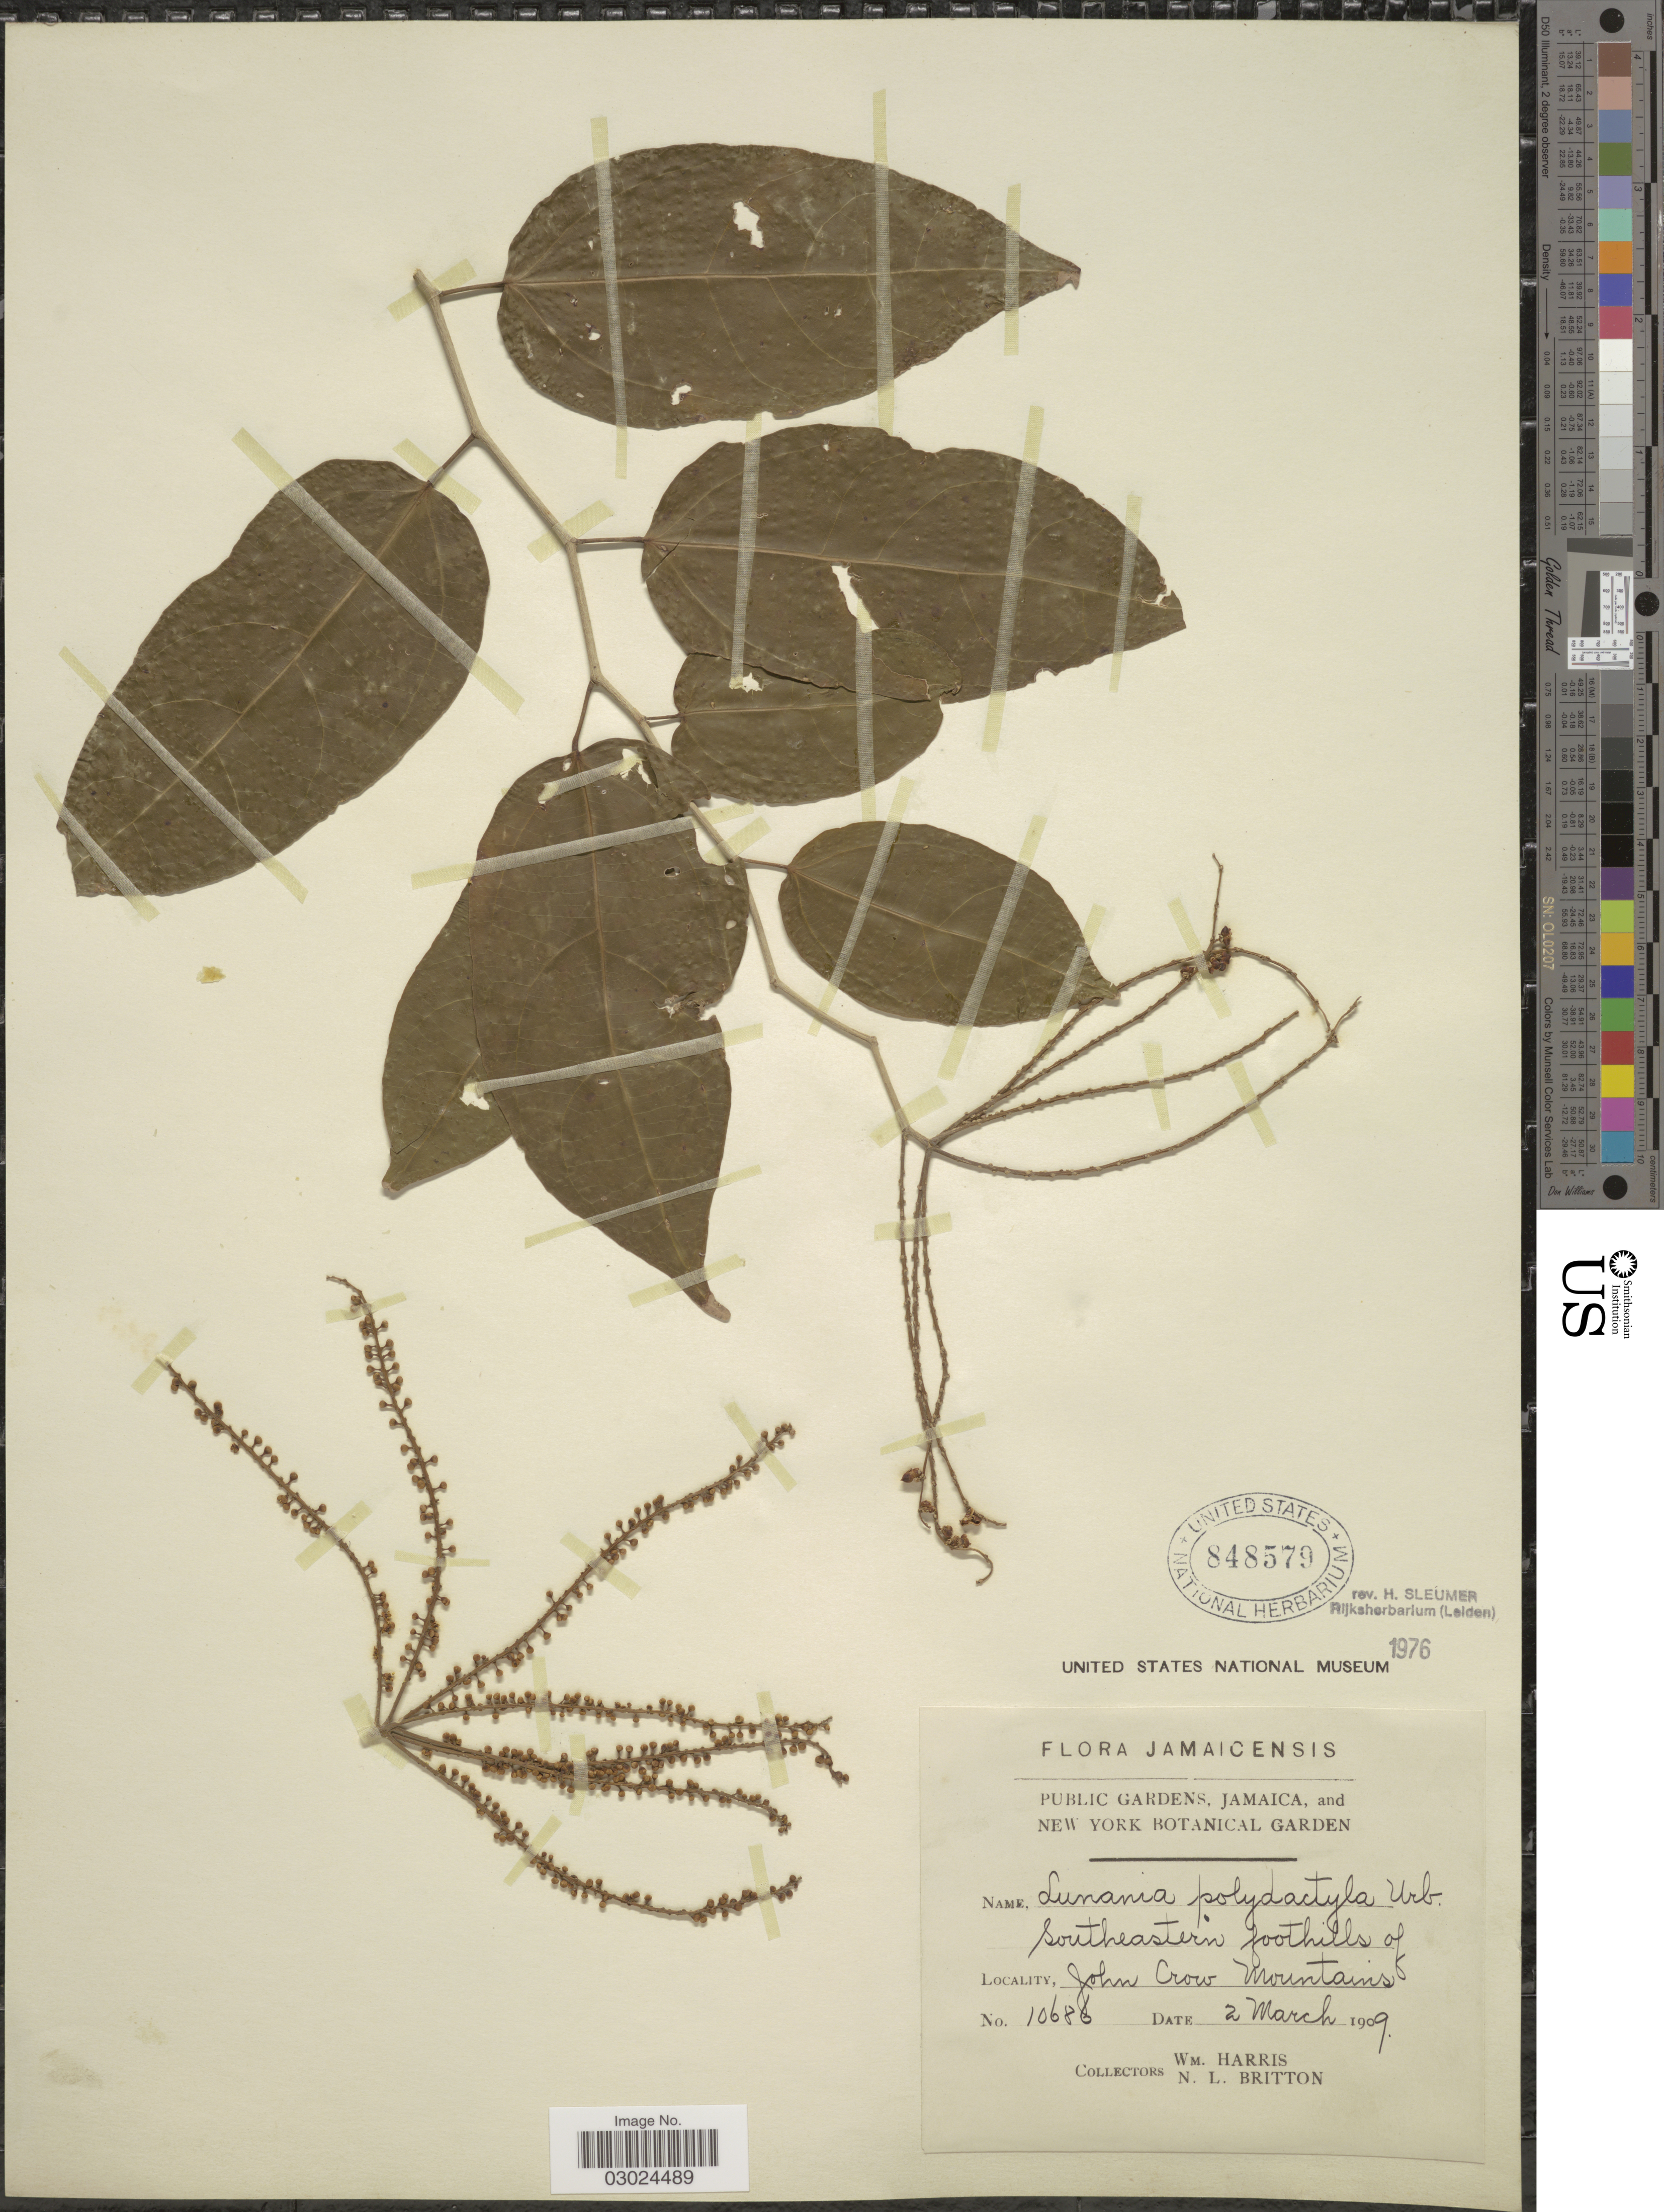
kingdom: Plantae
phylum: Tracheophyta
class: Magnoliopsida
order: Malpighiales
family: Salicaceae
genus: Lunania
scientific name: Lunania polydactyla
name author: Urb.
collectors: W. H. Harris & N. Britton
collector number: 10686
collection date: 1909-03-02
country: Jamaica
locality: Southeastern foothills of John Crow Mountains.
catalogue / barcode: US 848579